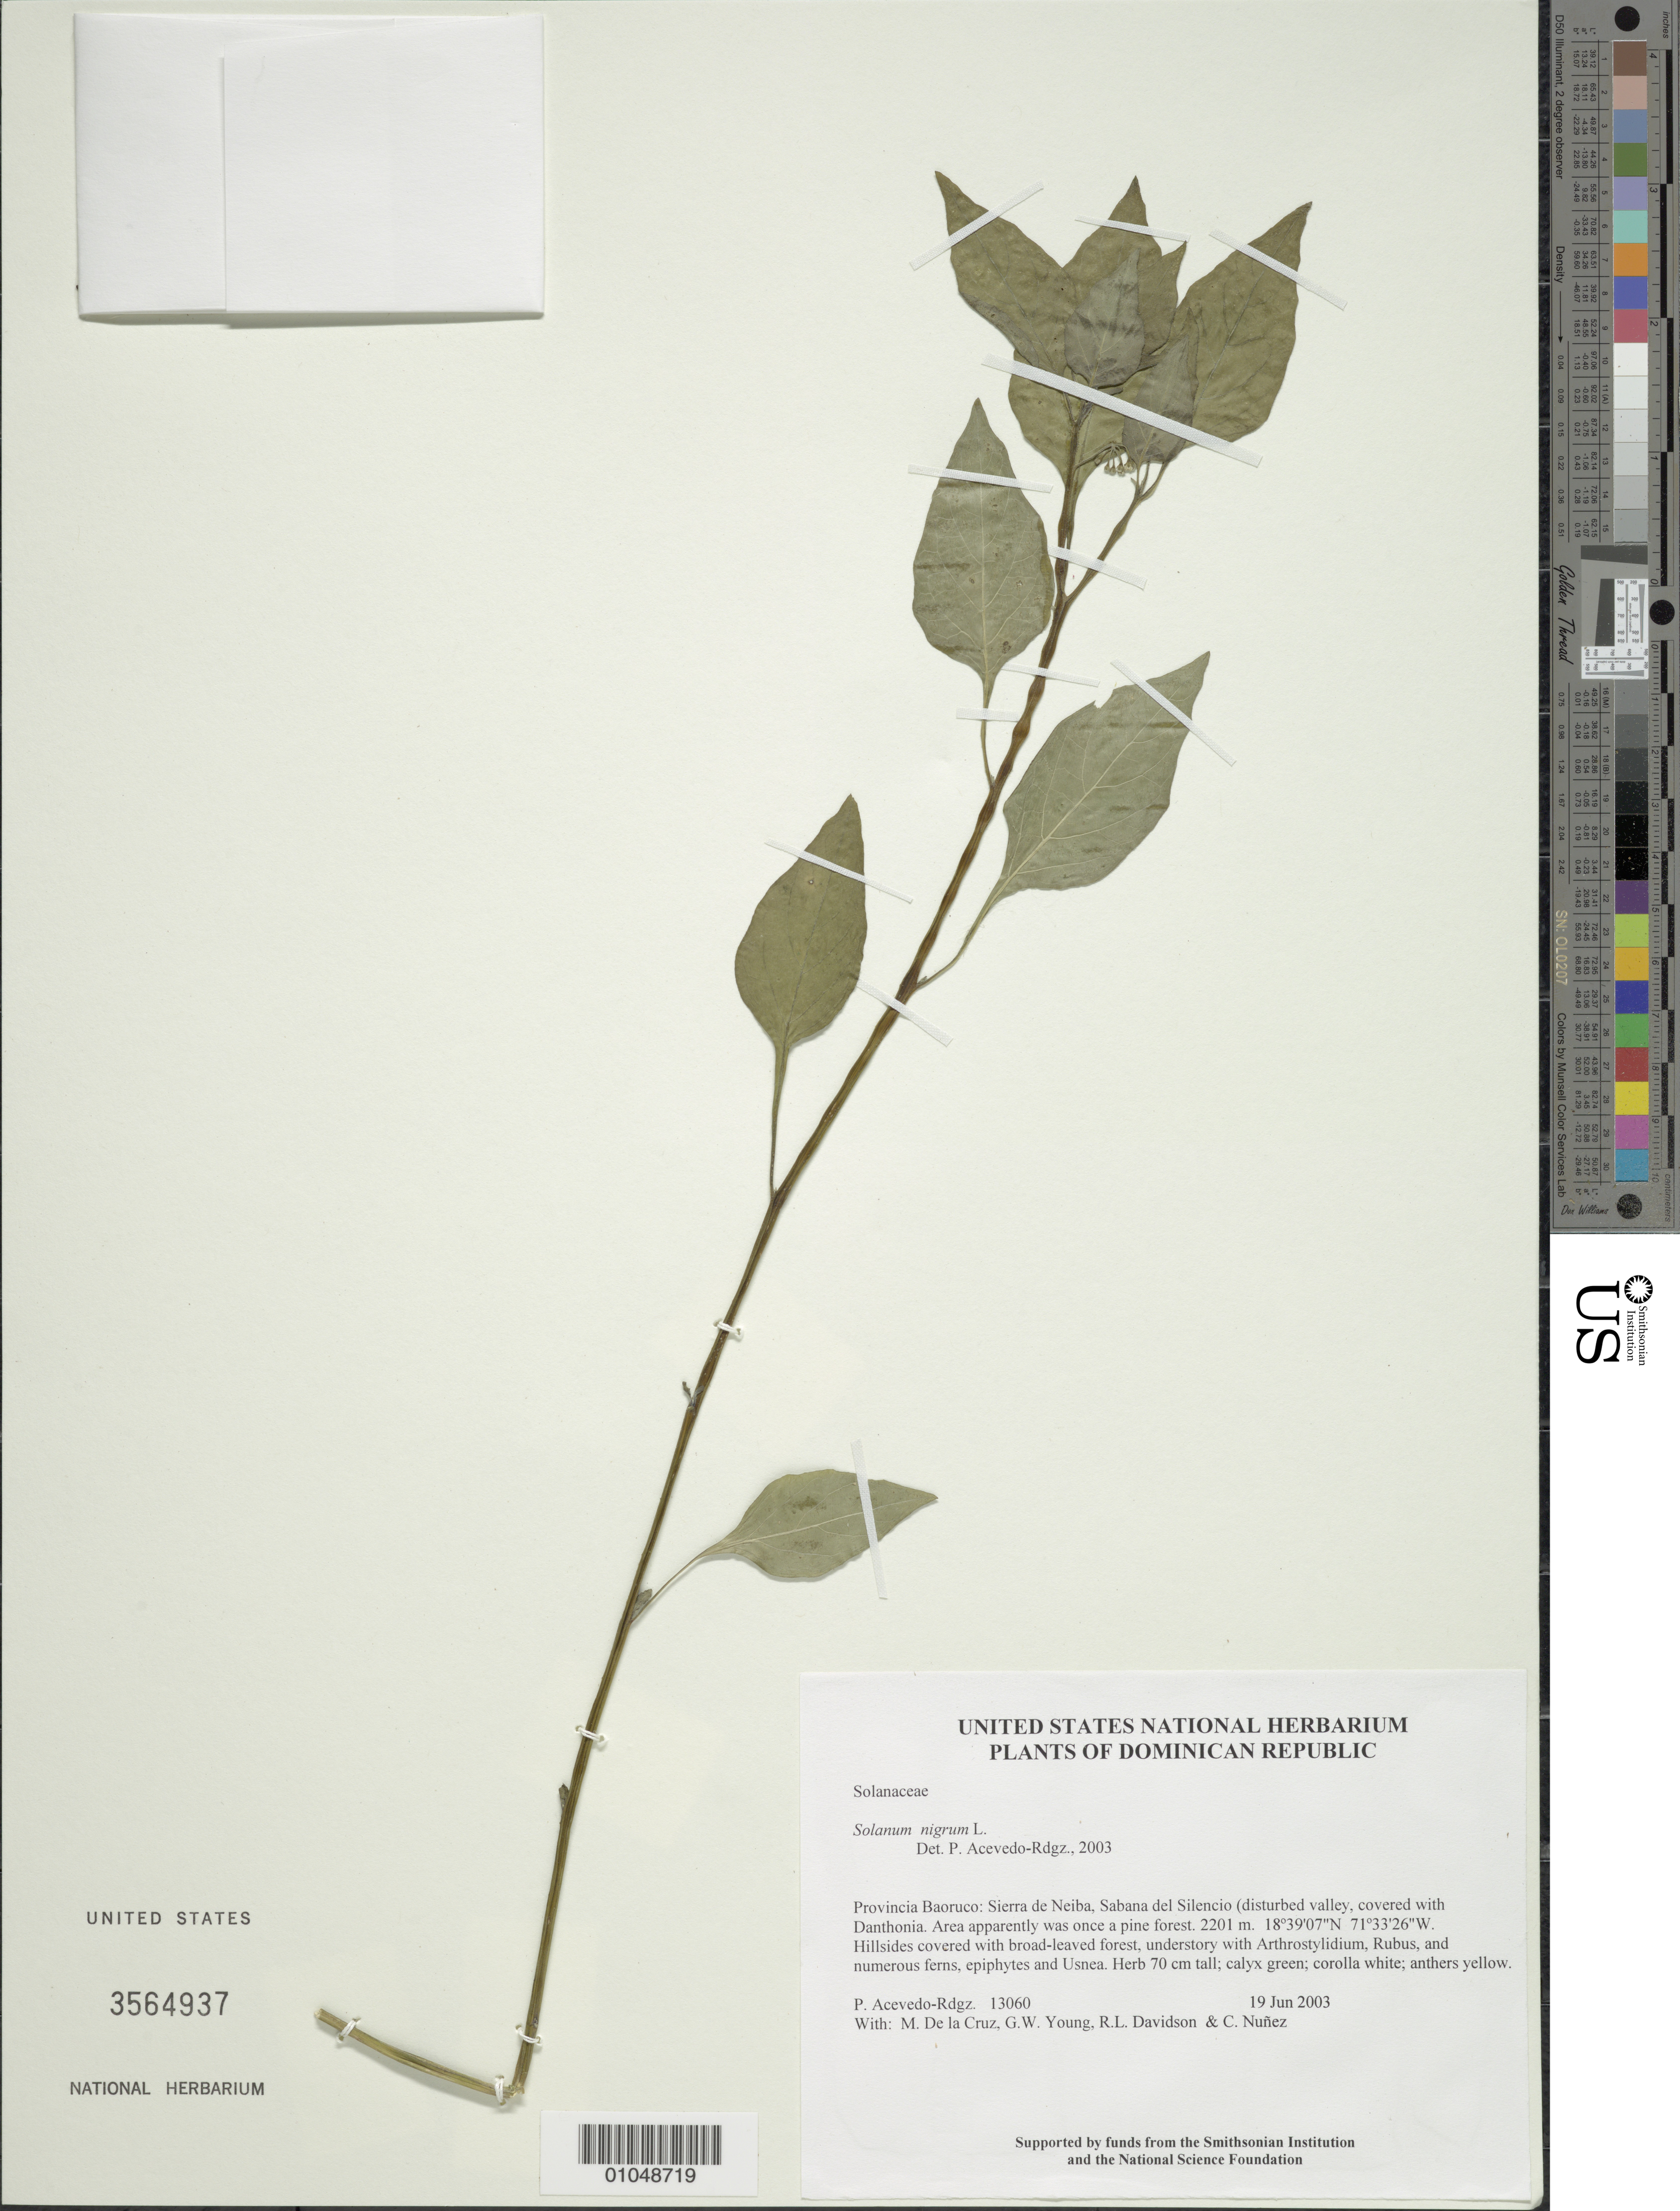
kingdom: Plantae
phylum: Tracheophyta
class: Magnoliopsida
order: Solanales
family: Solanaceae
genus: Solanum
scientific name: Solanum nigrum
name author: L.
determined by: Acevedo-Rodríguez, P., (BOT), Smithsonian Institution - National Museum of Natural History (UNITED STATES)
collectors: P. Acevedo-Rodr., M. de la Cruz, J. Rawlins, G. Young, R. Davidson & C. Nunez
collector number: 13060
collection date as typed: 19 Jun 2003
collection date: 2003-06-19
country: Dominican Republic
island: Hispaniola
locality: Provincia Baoruco: Sierra de Neiba, Sabana del Silencio (disturbed valley, covered with Danthonia. Area apparently was once a pine forest.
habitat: Hillsides covered with broad-leaved forest, understory with Arthrostylidium, Rubus, and numerous ferns, epiphytes and Usnea.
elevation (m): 2201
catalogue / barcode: US 3564937